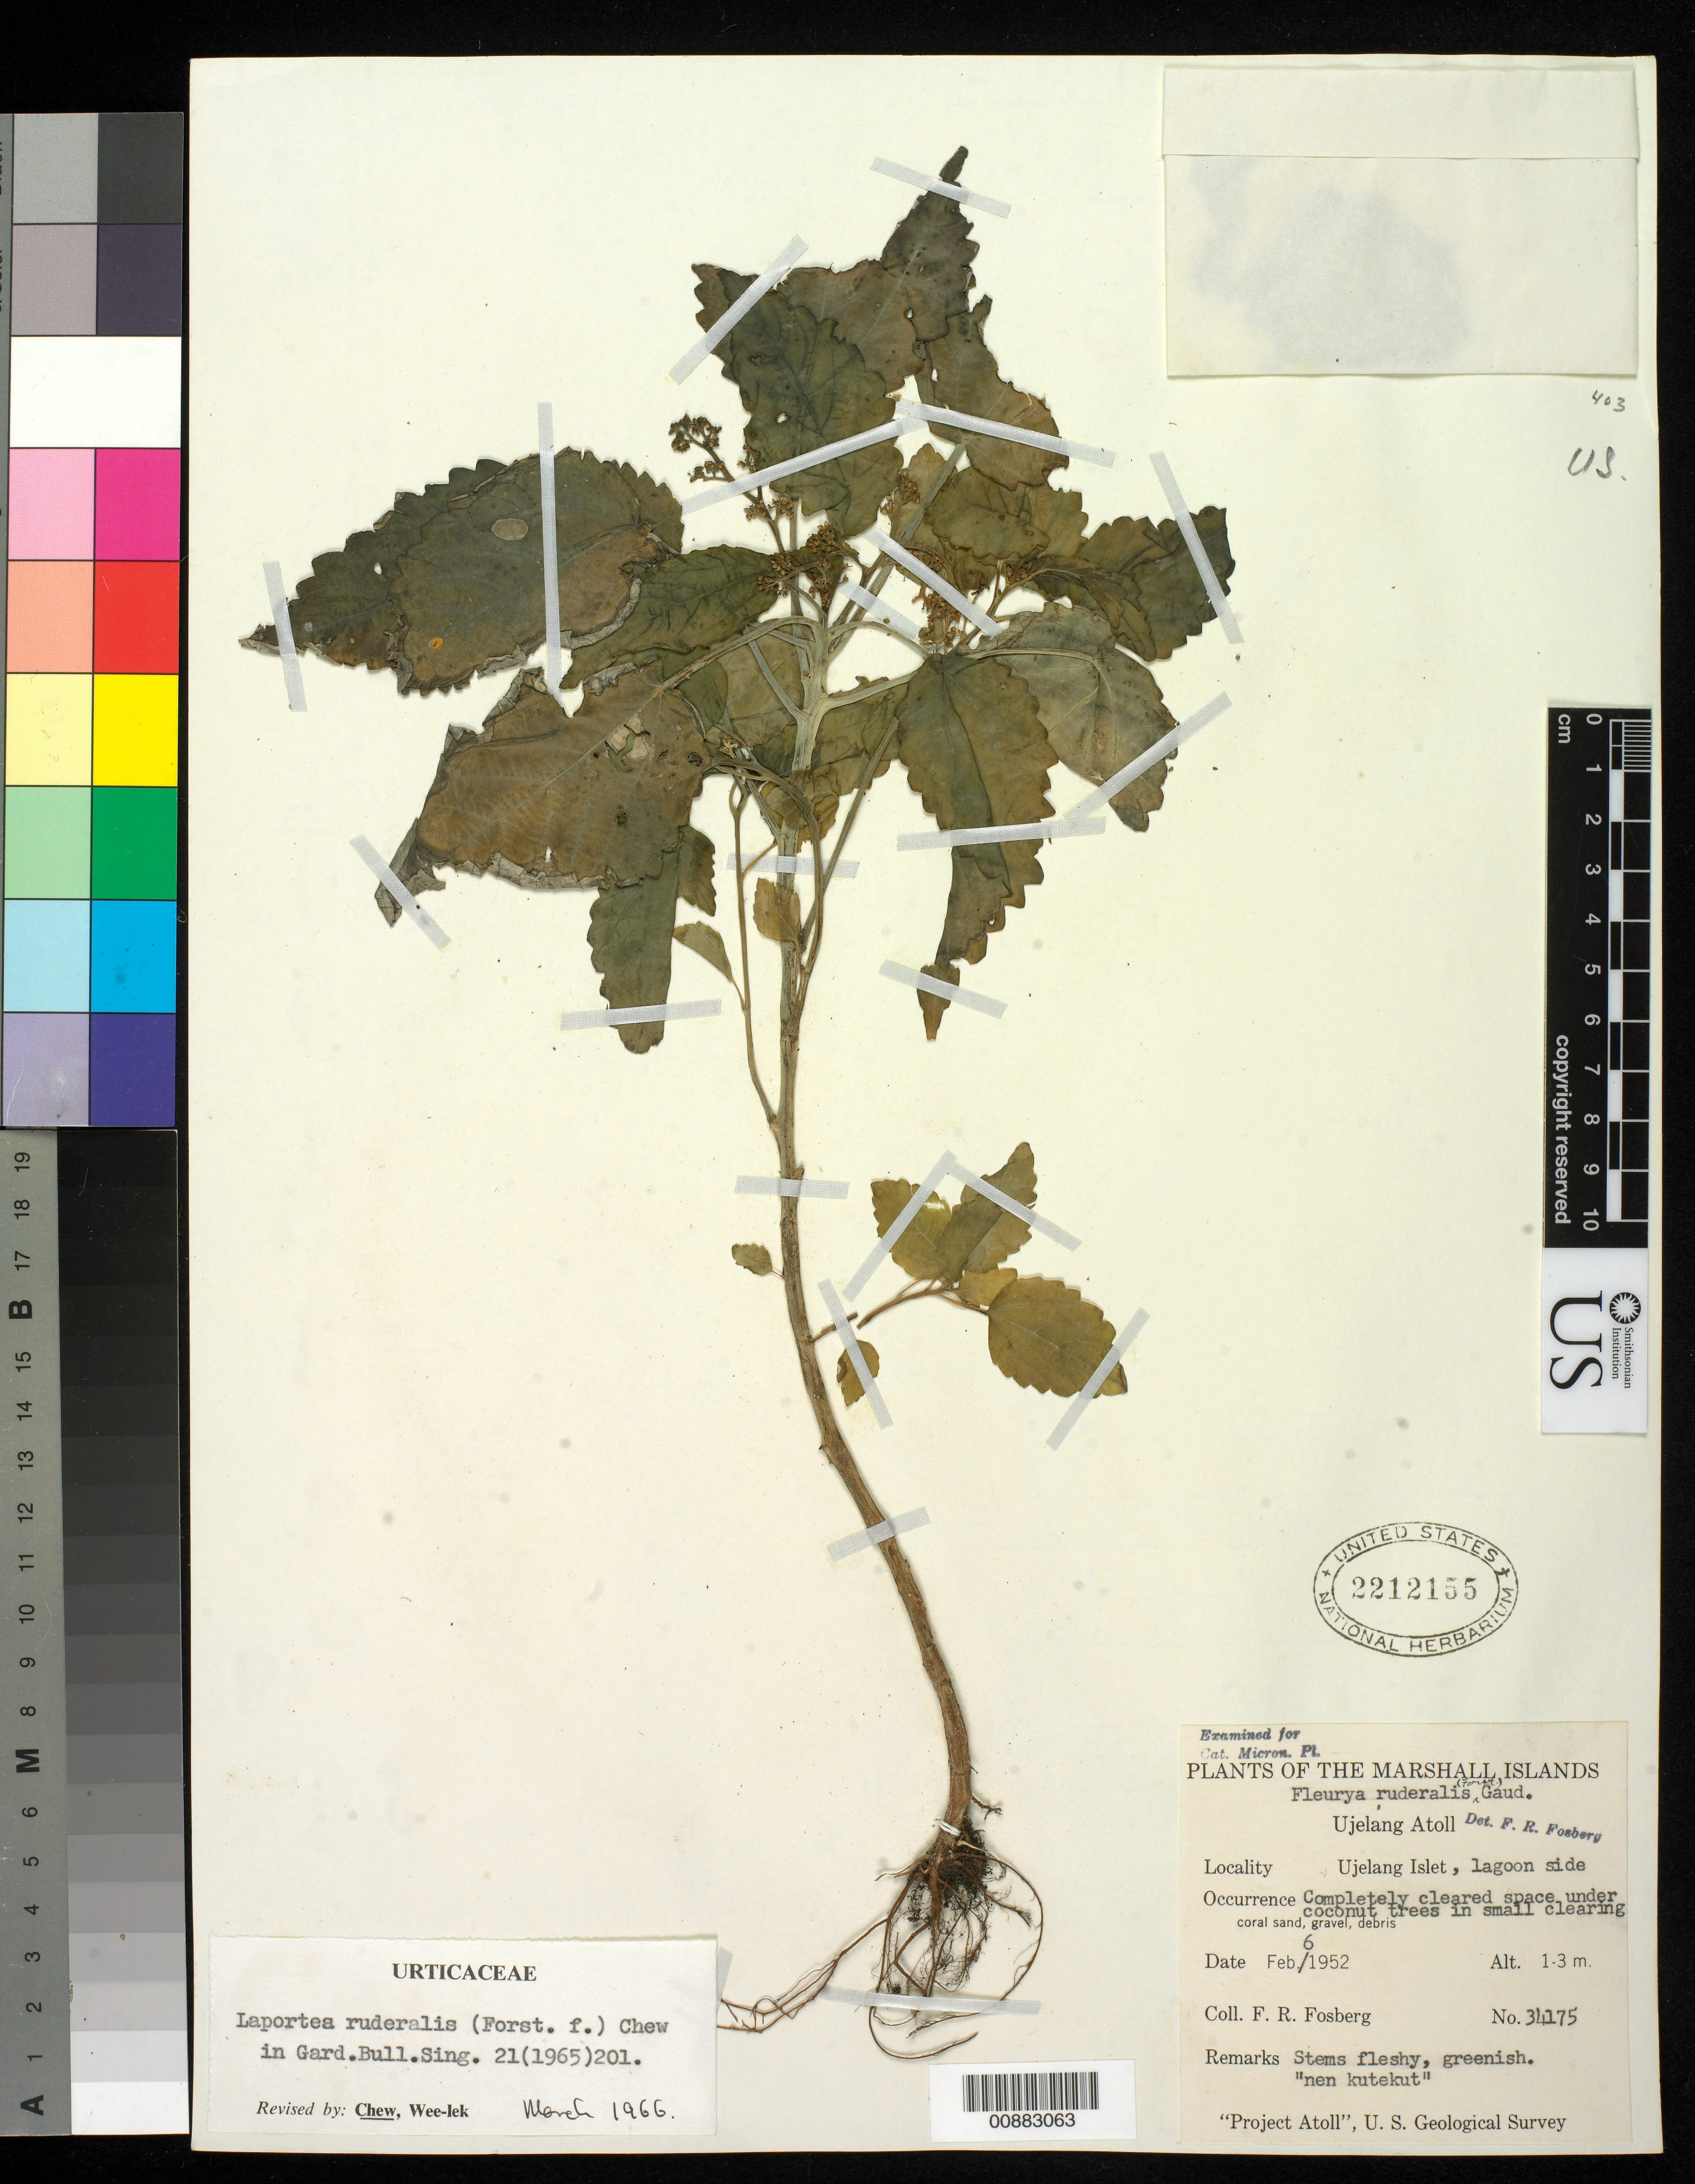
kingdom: Plantae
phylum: Tracheophyta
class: Magnoliopsida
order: Rosales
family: Urticaceae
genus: Laportea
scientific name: Laportea ruderalis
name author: (G. Forst.) Chew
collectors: F. R. Fosberg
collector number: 34175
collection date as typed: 06 Feb 1952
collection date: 1952-02-06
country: Marshall Islands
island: Ujelang Atoll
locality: Ujelang Islet, lagoon side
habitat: Completely cleared space under coconut trees in small clearing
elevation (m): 1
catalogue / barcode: US 2212155